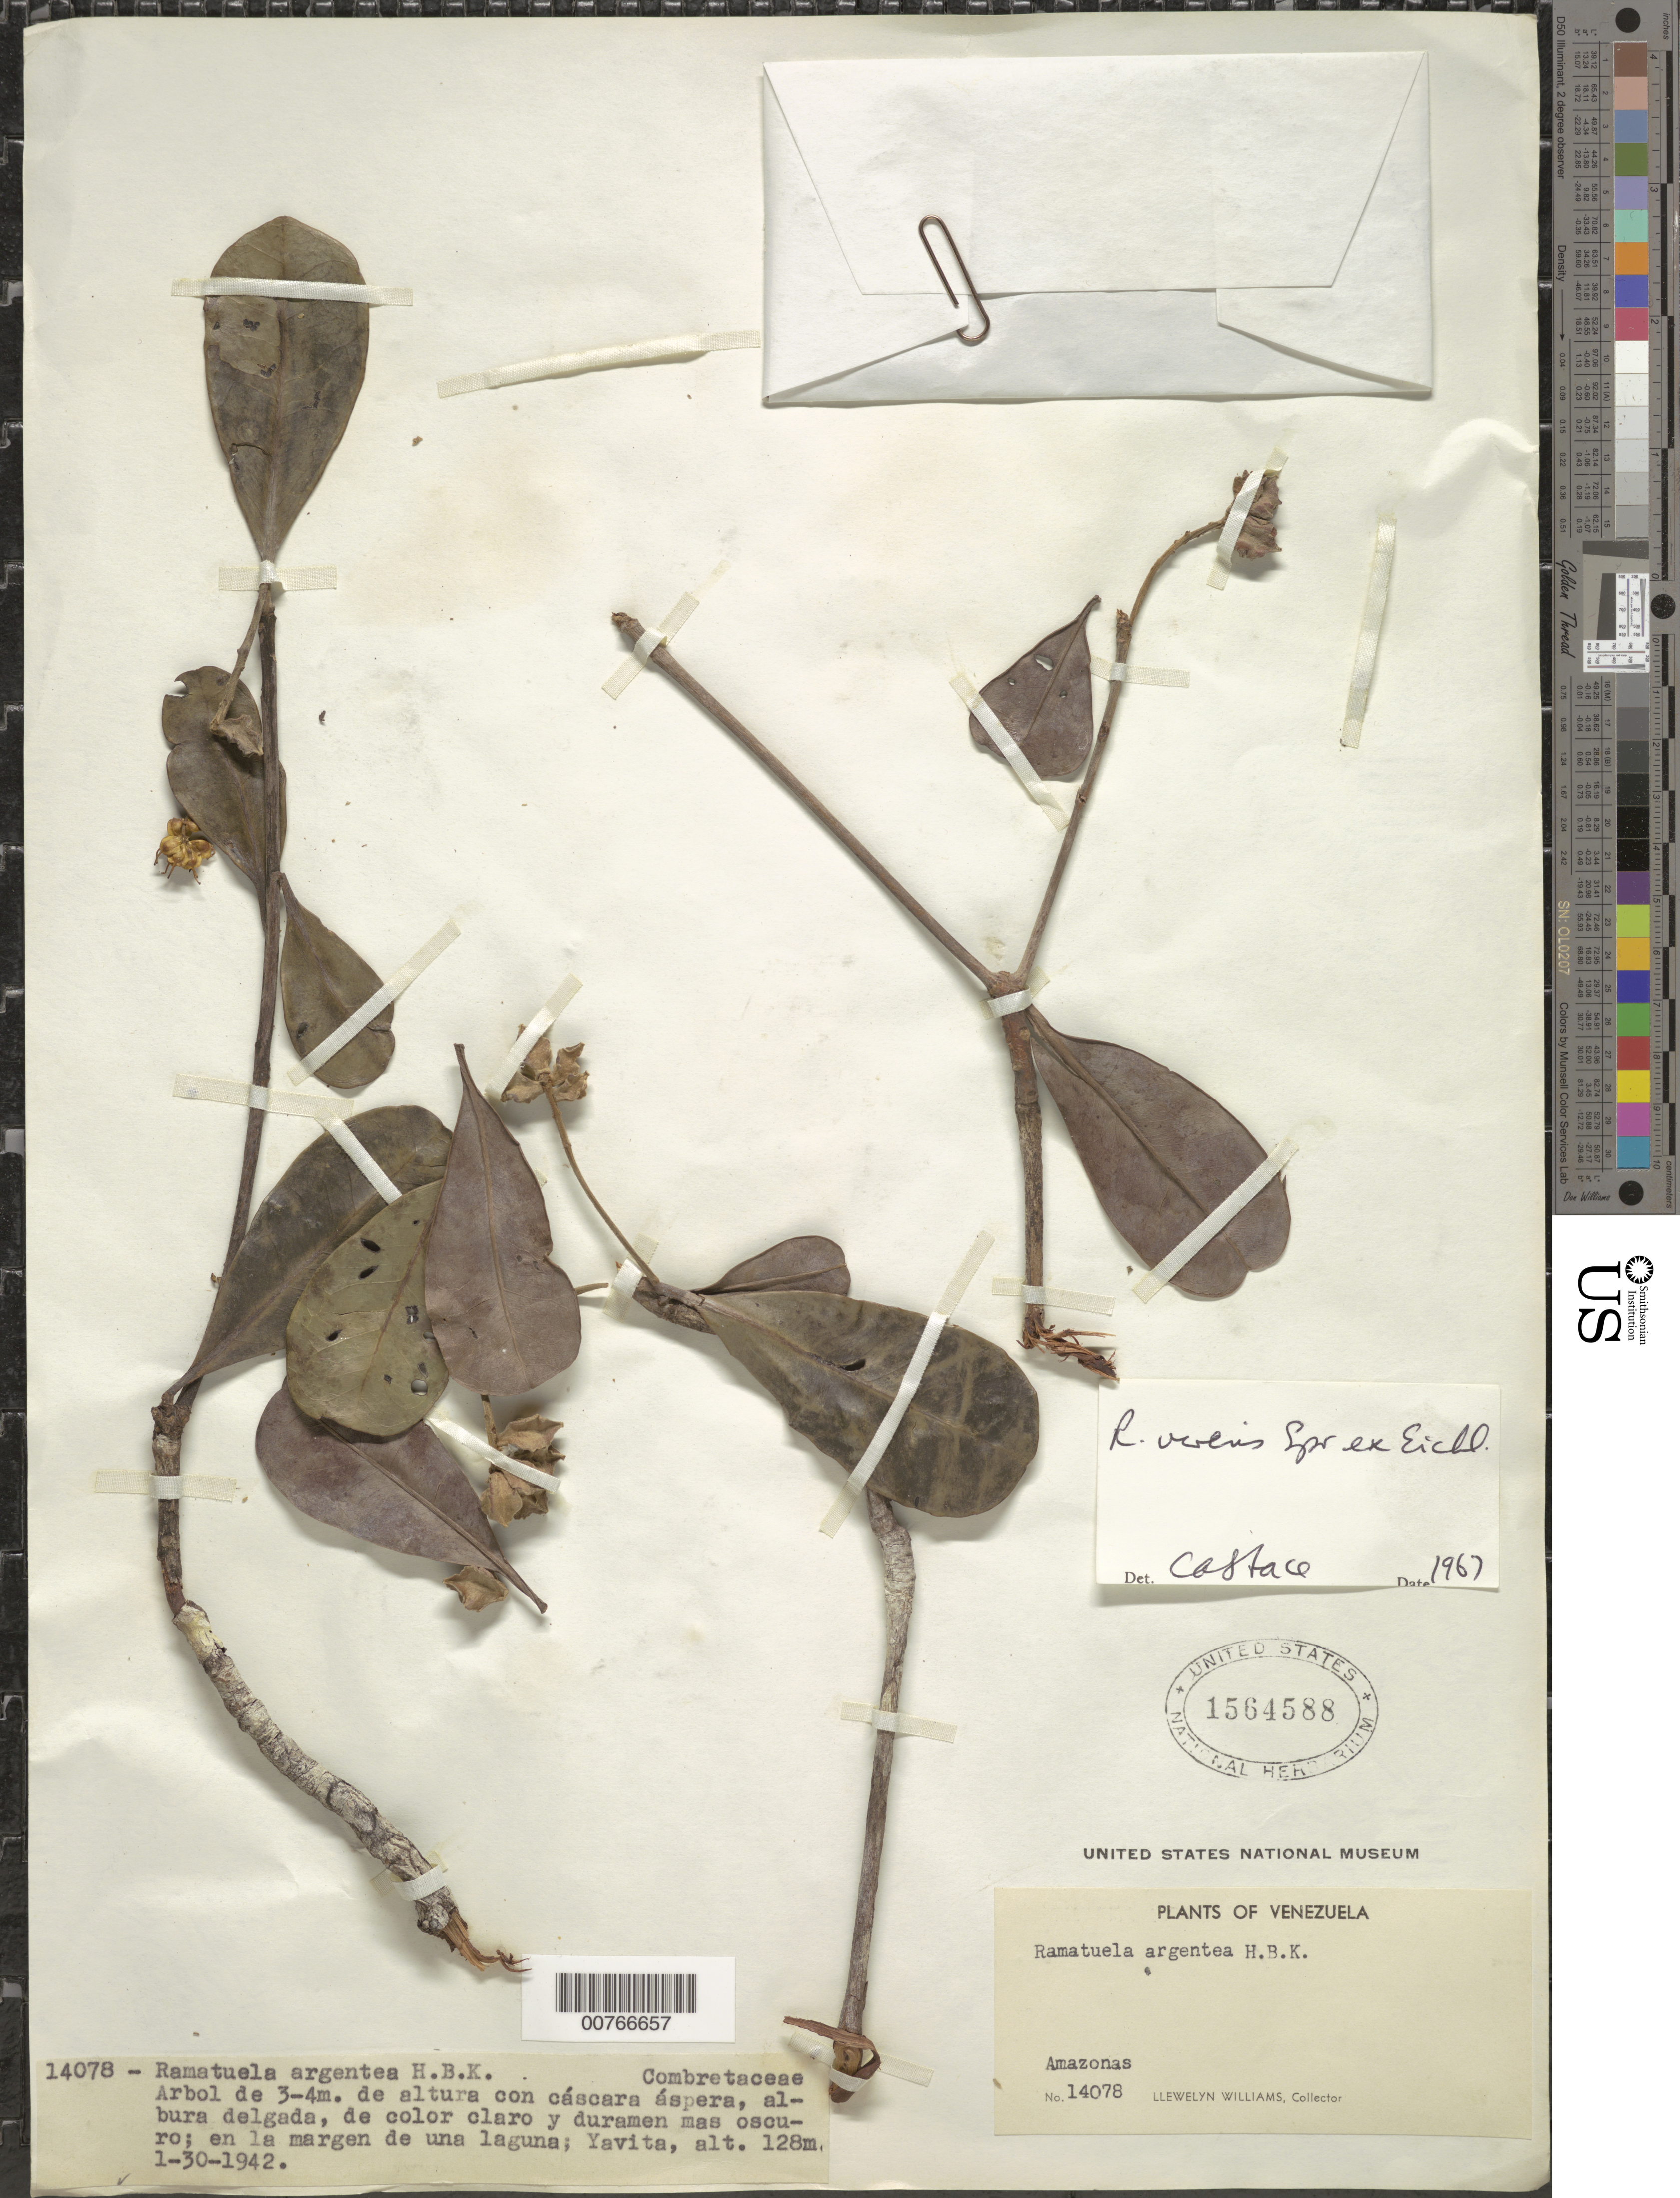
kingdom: Plantae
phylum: Tracheophyta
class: Magnoliopsida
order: Myrtales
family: Combretaceae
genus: Terminalia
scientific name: Terminalia virens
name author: (Spruce ex Eichler) Alwan & Stace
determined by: Stace, C. A.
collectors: Ll. Williams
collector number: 14078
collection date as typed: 30-Jan-42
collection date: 1942-01-30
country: Venezuela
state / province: Amazonas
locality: Yavita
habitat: Margen de una laguna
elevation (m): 128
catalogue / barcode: US 1564588